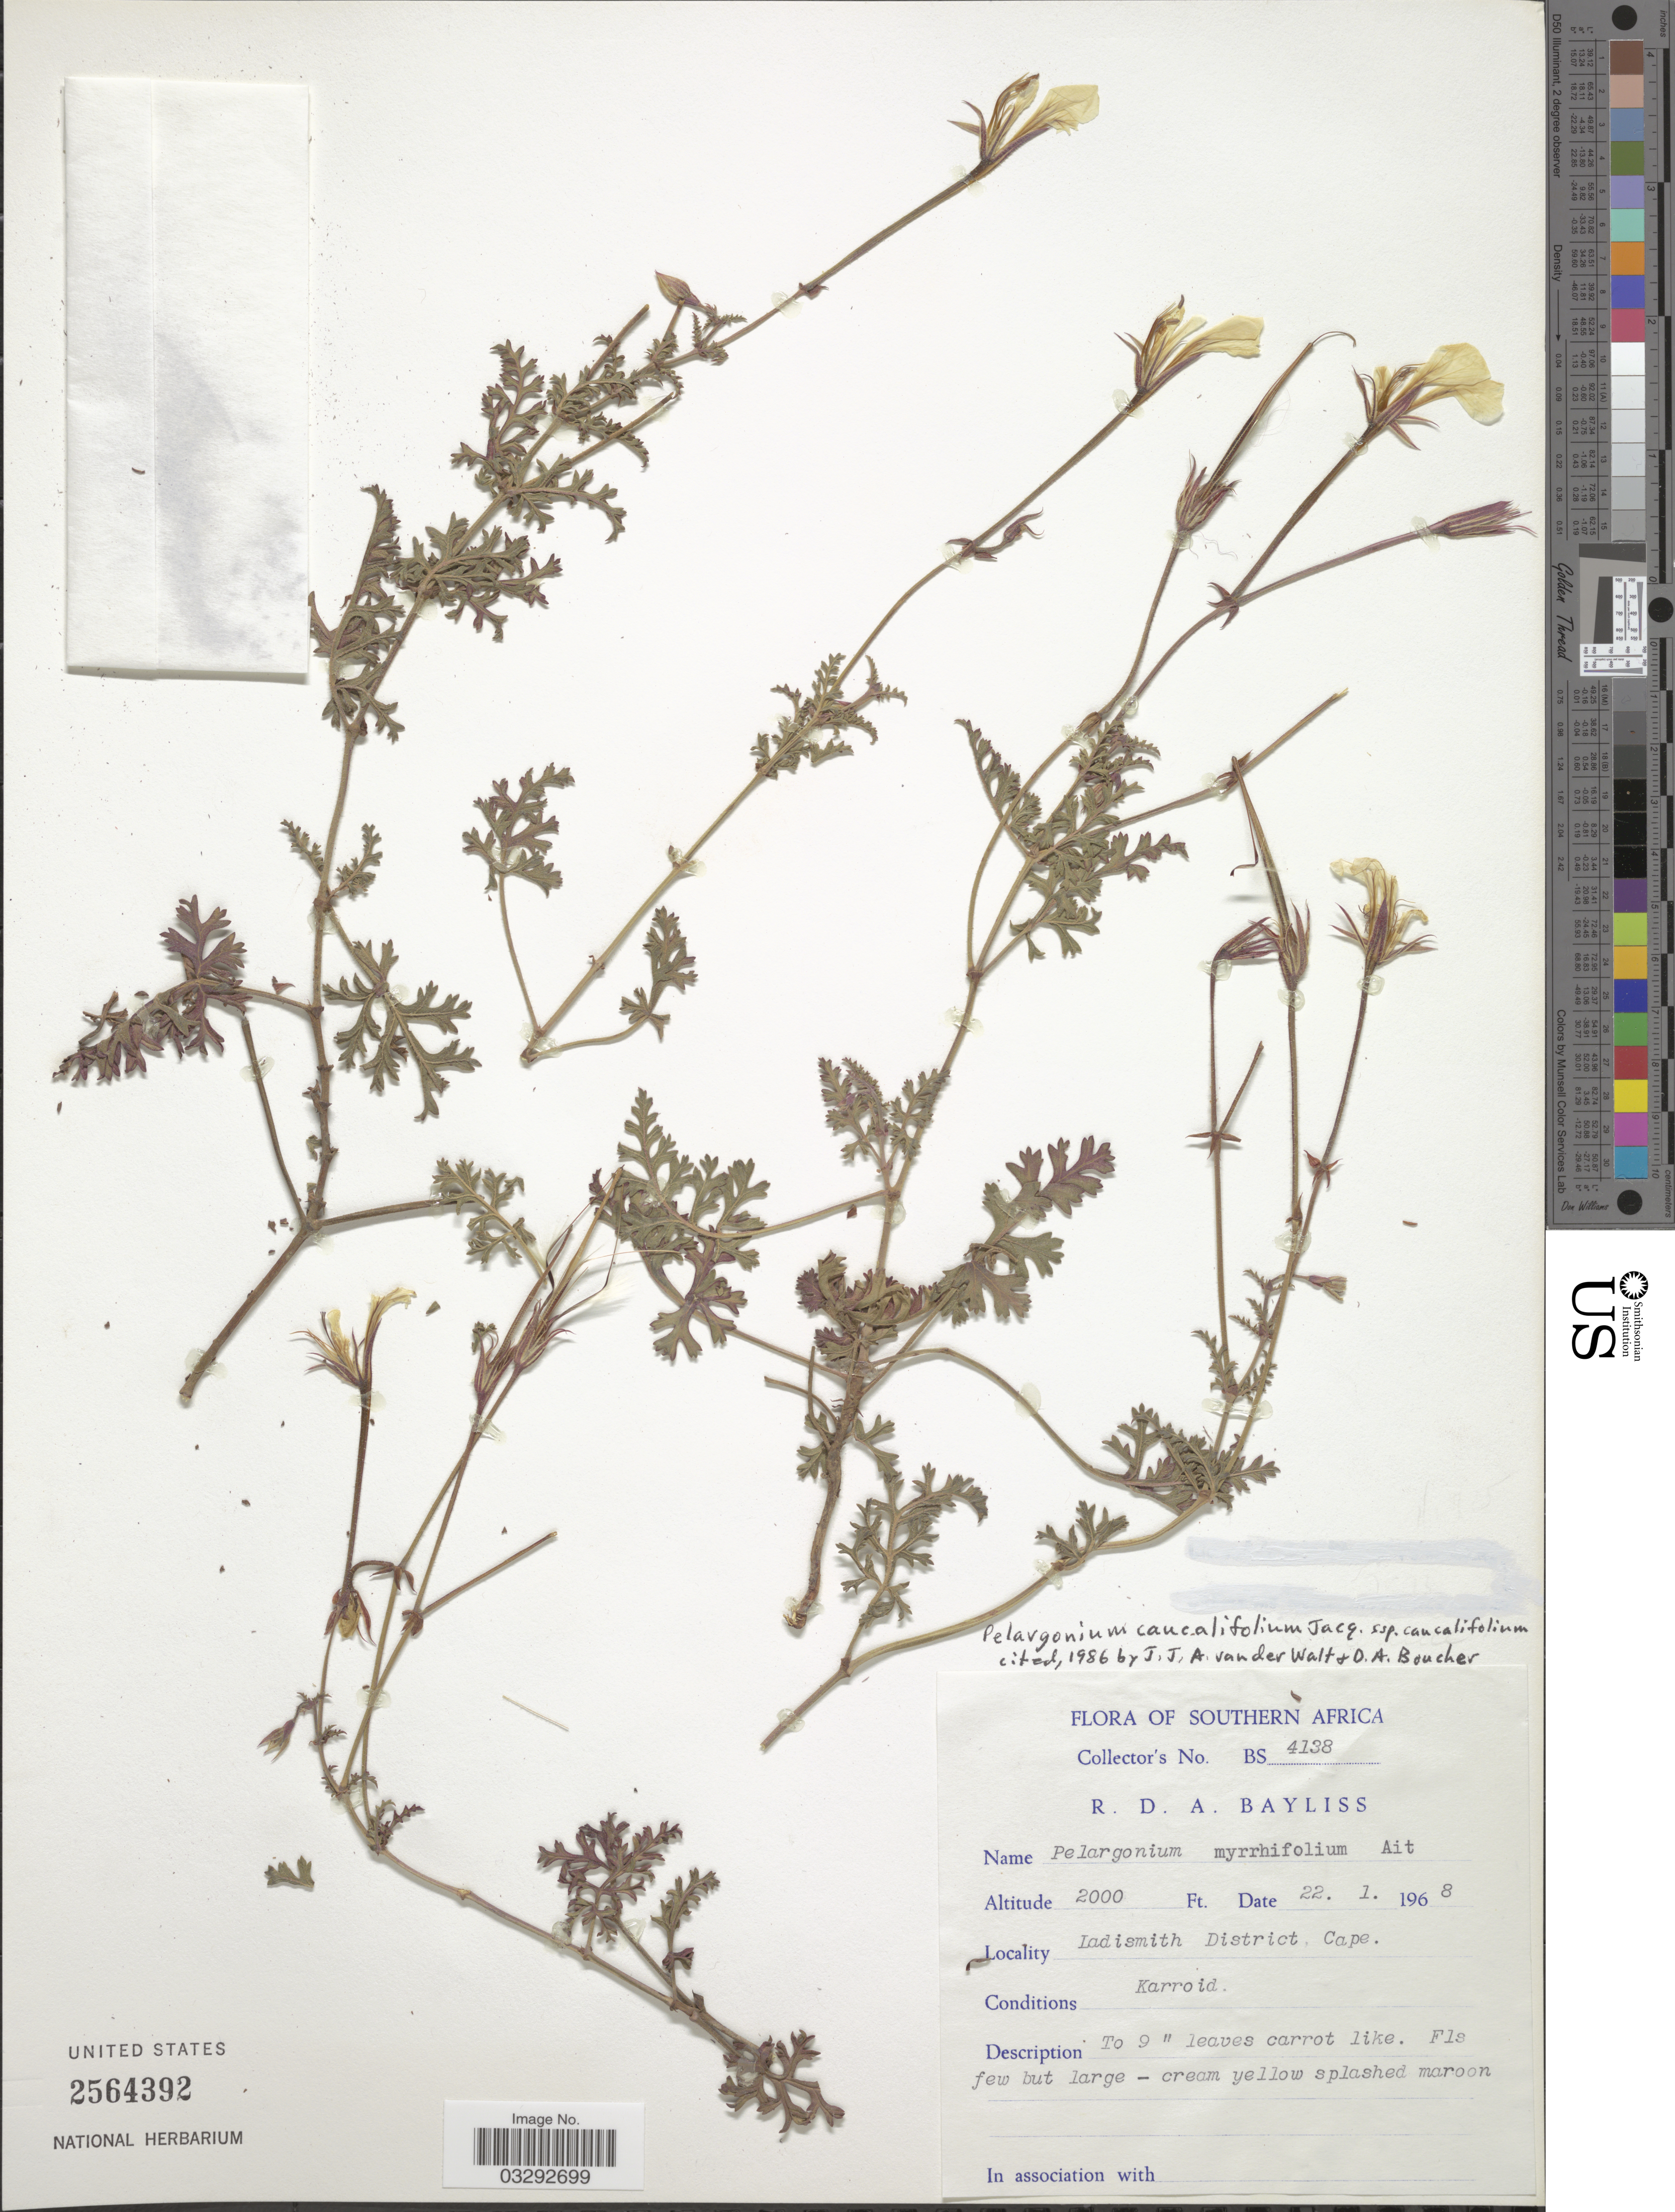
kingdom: Plantae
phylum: Tracheophyta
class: Magnoliopsida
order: Geraniales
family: Geraniaceae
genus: Pelargonium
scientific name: Pelargonium caucalifolium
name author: Jacq.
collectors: R. Bayliss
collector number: BS 4138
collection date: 1968-01-22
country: South Africa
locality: Southern Africa. Ladismith District, Cape.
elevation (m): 610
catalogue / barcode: US 2564392